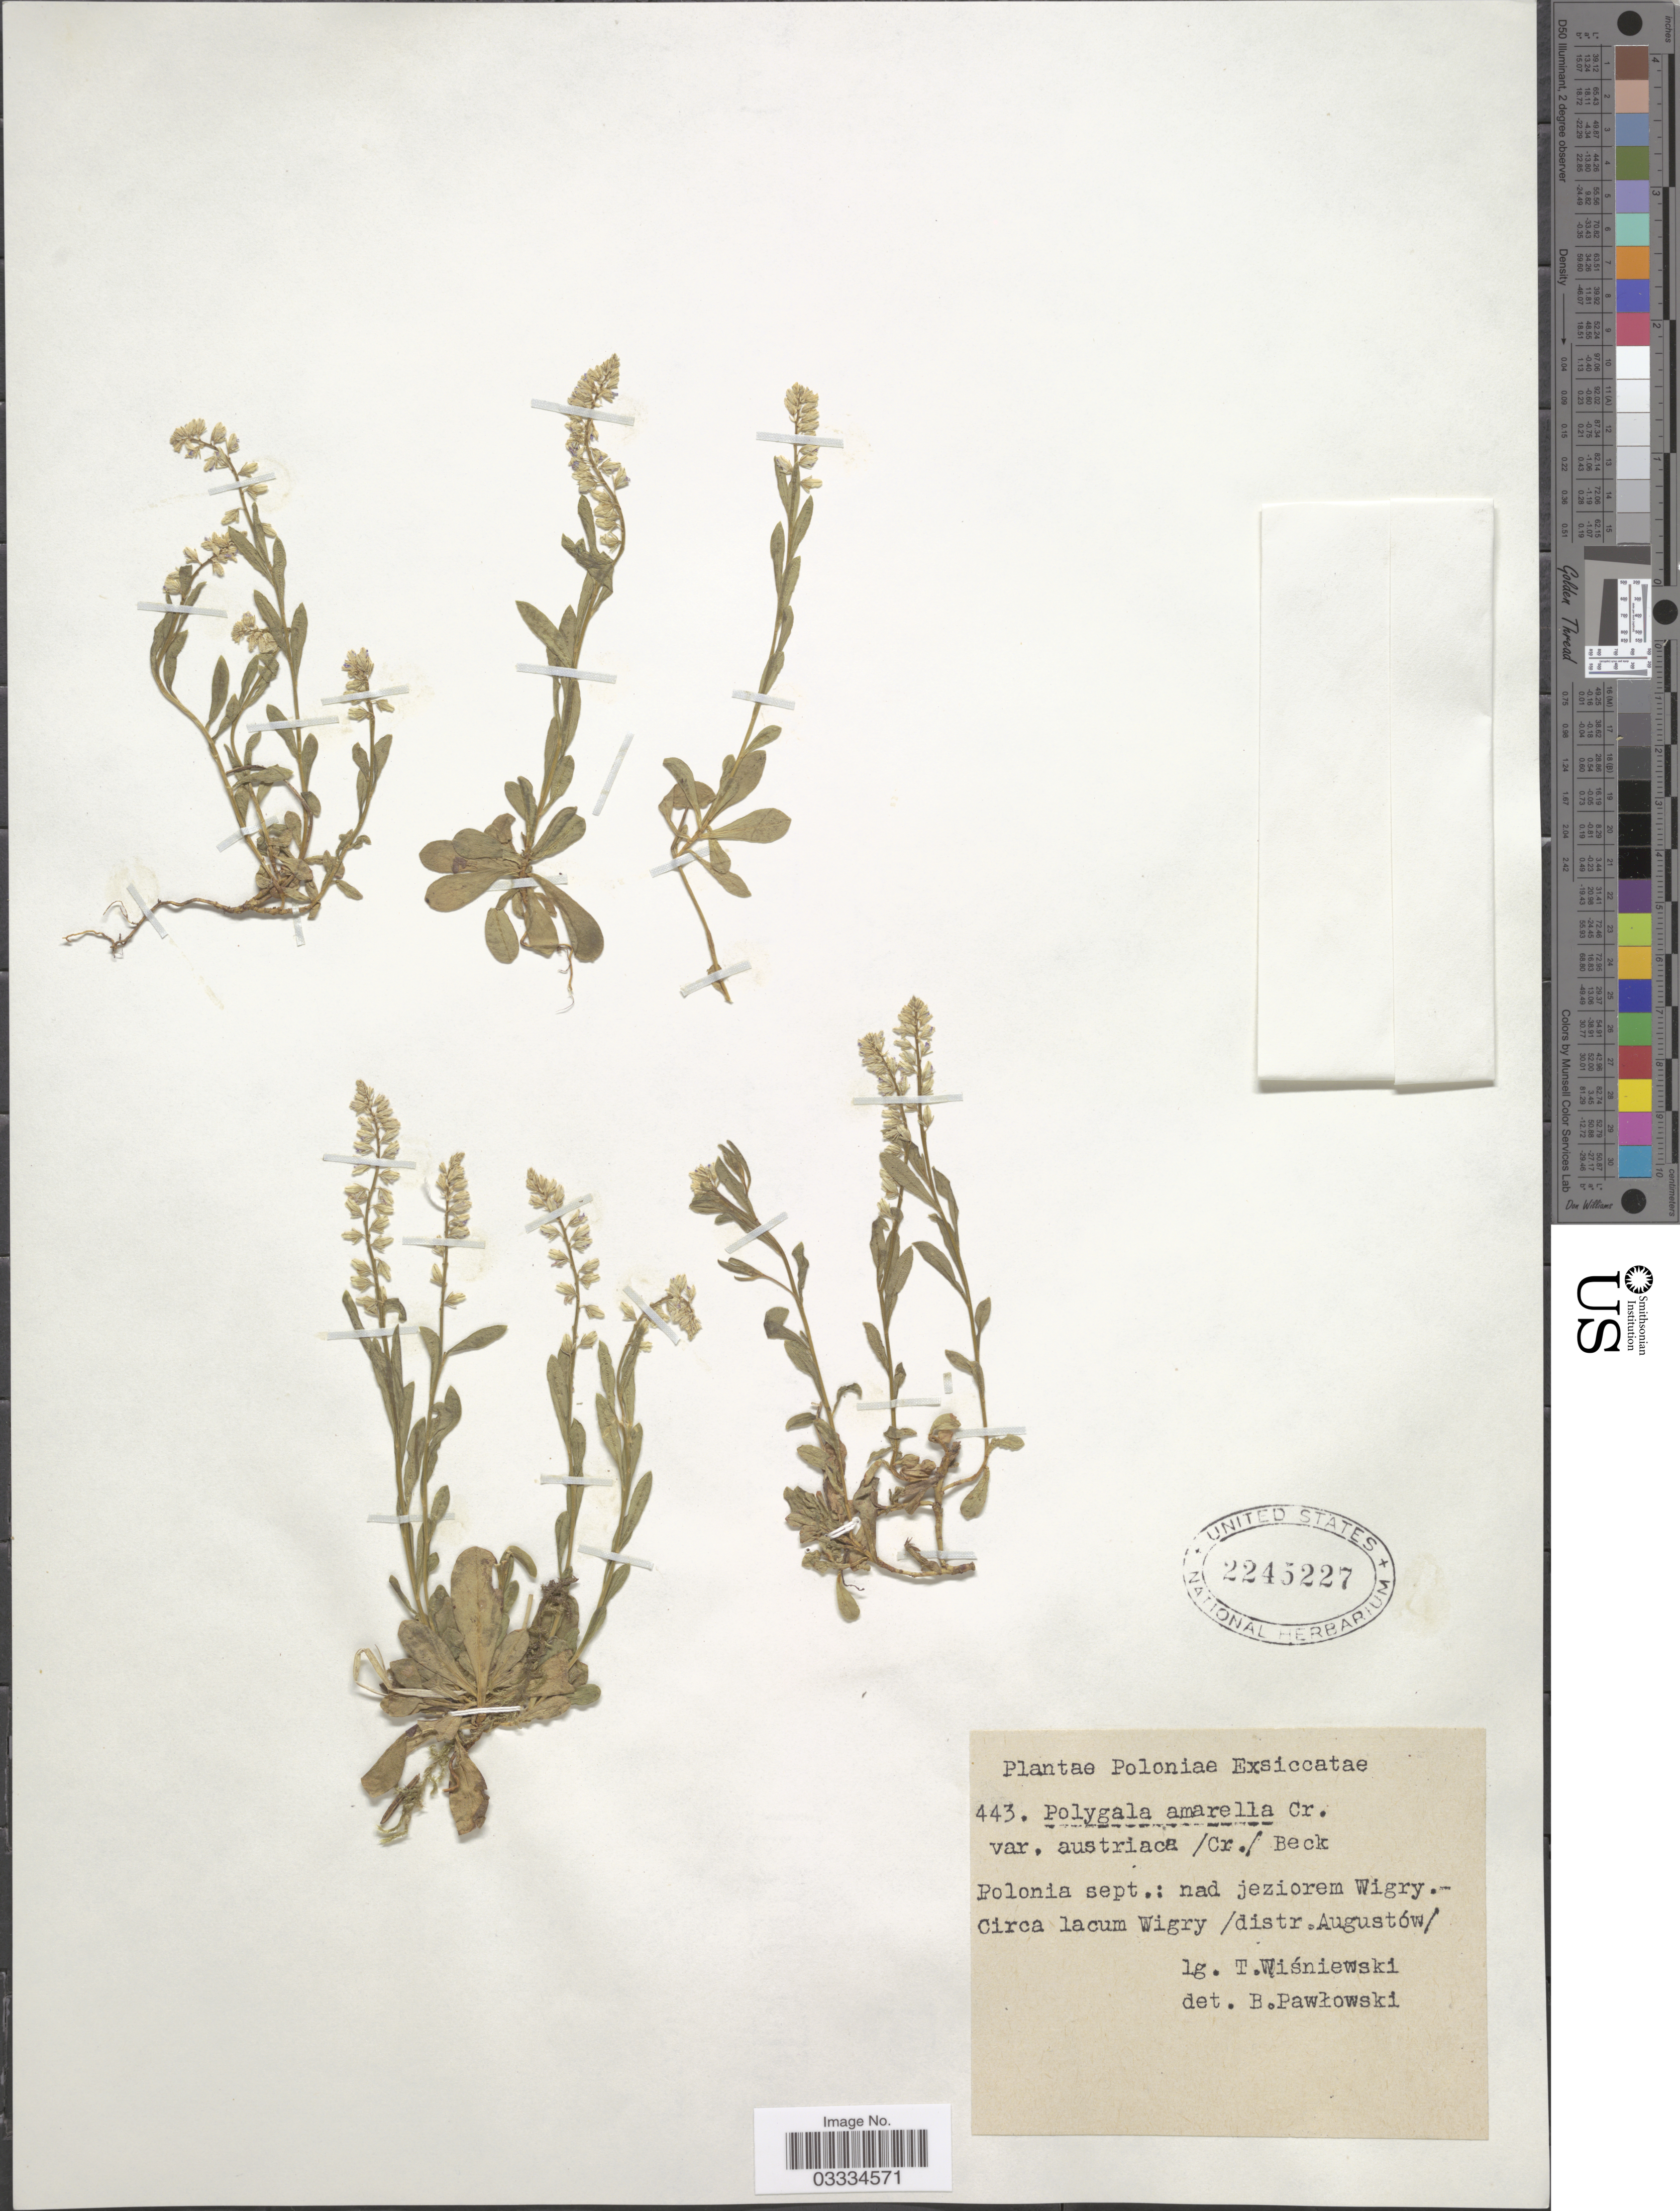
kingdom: Plantae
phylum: Tracheophyta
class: Magnoliopsida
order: Fabales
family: Polygalaceae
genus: Polygala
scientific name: Polygala amarella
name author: Crantz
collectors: T. Wiśniewski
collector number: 443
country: Poland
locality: Polonia sept.: nad jeziorem Wigry. Circa lacum Wigry /distr. Augstów.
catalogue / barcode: US 2245227